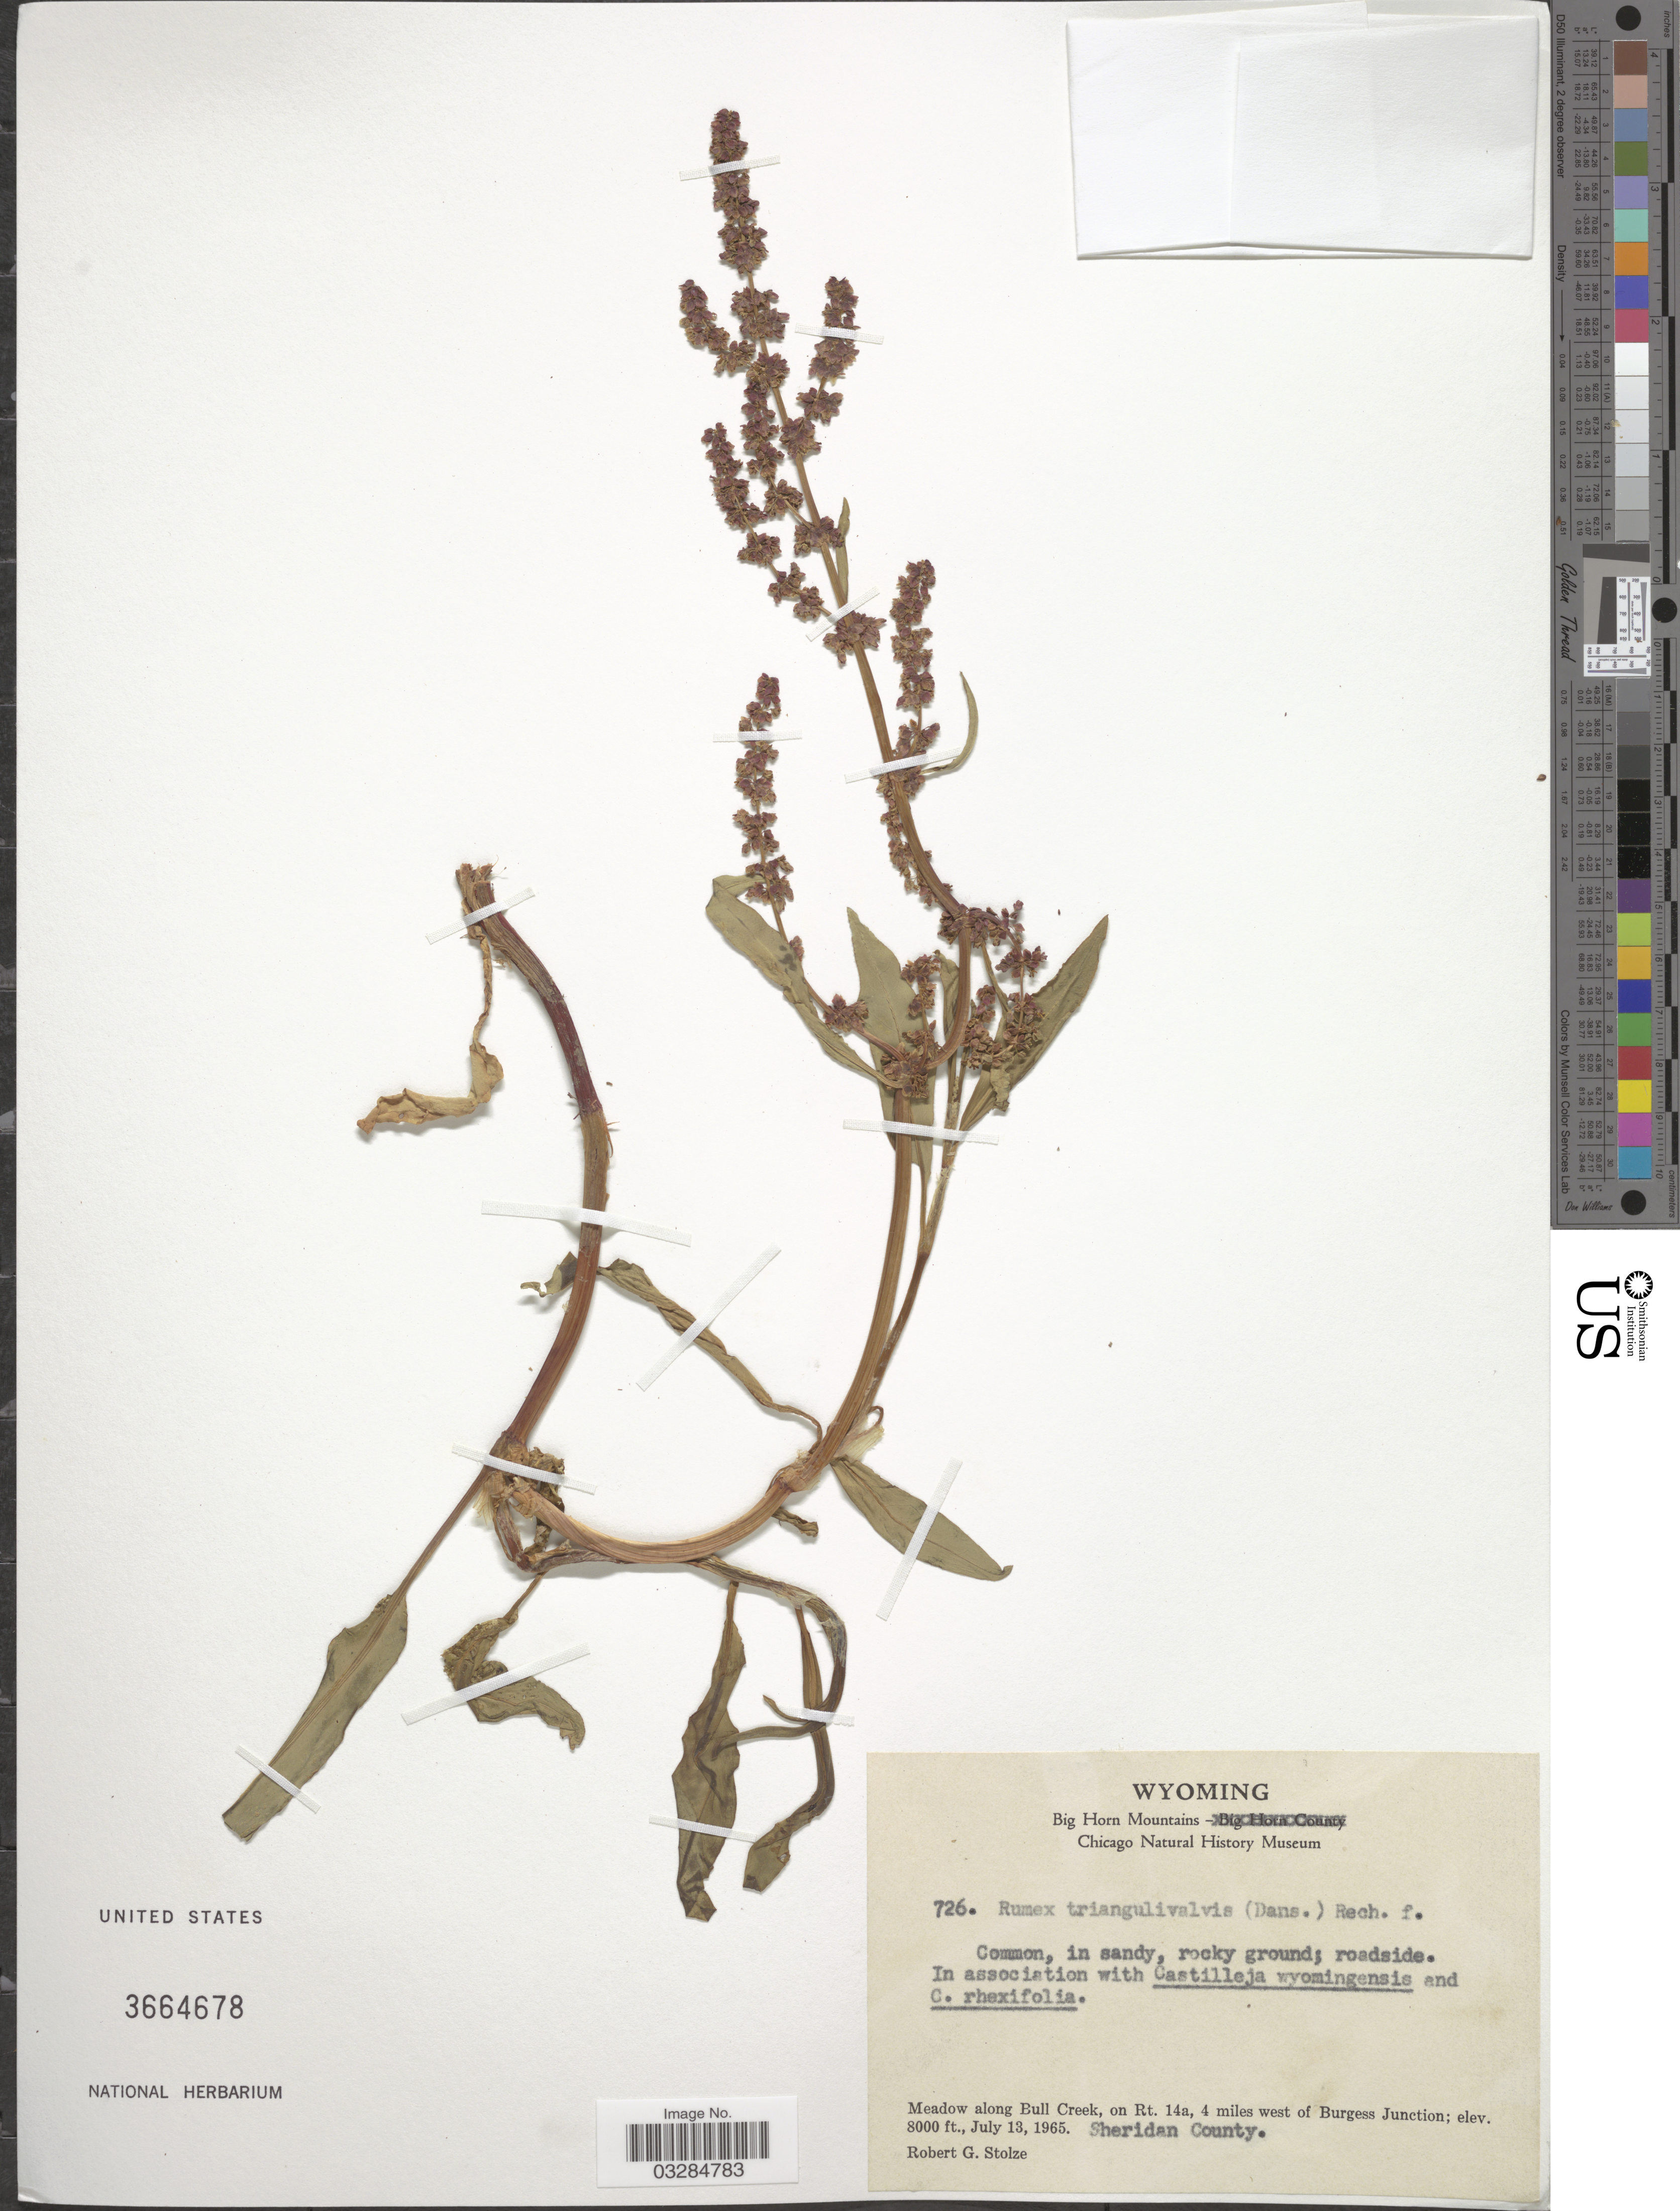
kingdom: Plantae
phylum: Tracheophyta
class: Magnoliopsida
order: Caryophyllales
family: Polygonaceae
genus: Rumex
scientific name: Rumex triangulivalvis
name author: (Danser) Rech. f.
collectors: R. G. Stolze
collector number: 726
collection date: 1965-07-13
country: United States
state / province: Wyoming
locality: Meadow along Bull Creek, on Rt. 14a, 4 miles west of Burgess Junction. Sheridan County.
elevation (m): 2438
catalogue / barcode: US 3664678